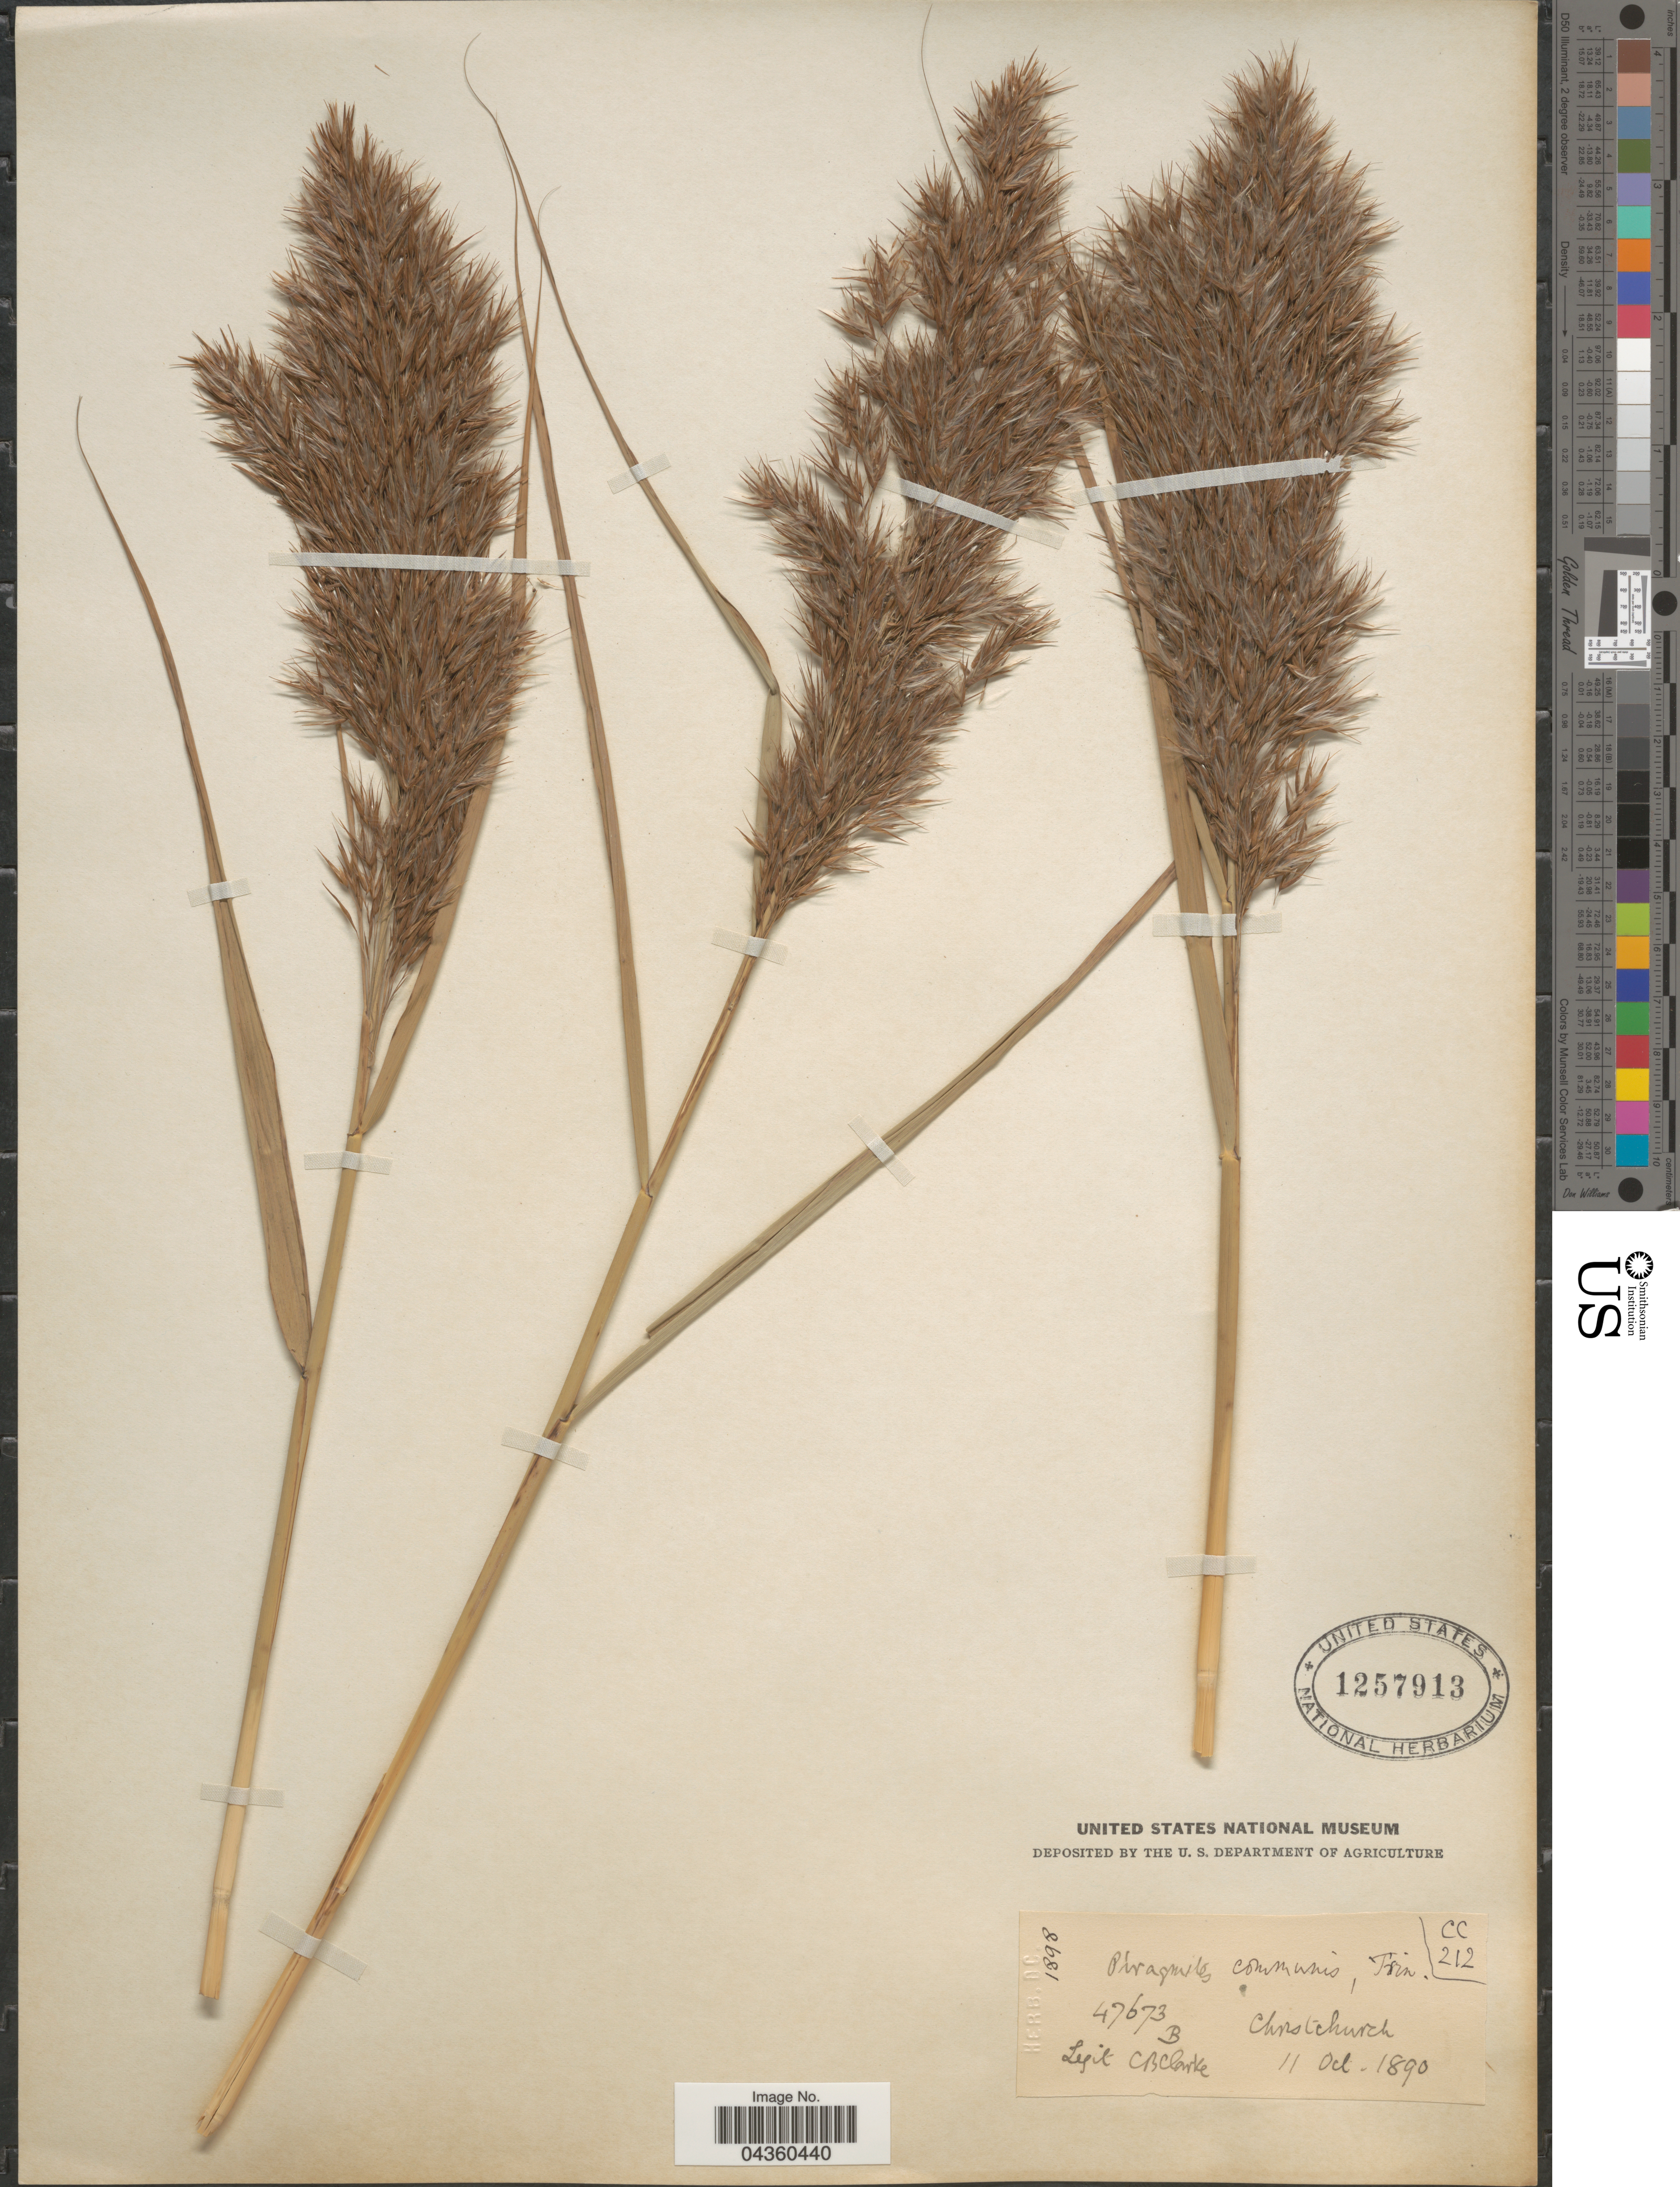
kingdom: Plantae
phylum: Tracheophyta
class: Liliopsida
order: Poales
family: Poaceae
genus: Phragmites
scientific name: Phragmites australis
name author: (Cav.) Trin. ex Steud.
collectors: C. B. Clarke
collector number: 47673B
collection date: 1890-10-11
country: United Kingdom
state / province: England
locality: Christchurch.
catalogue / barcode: US 1257913